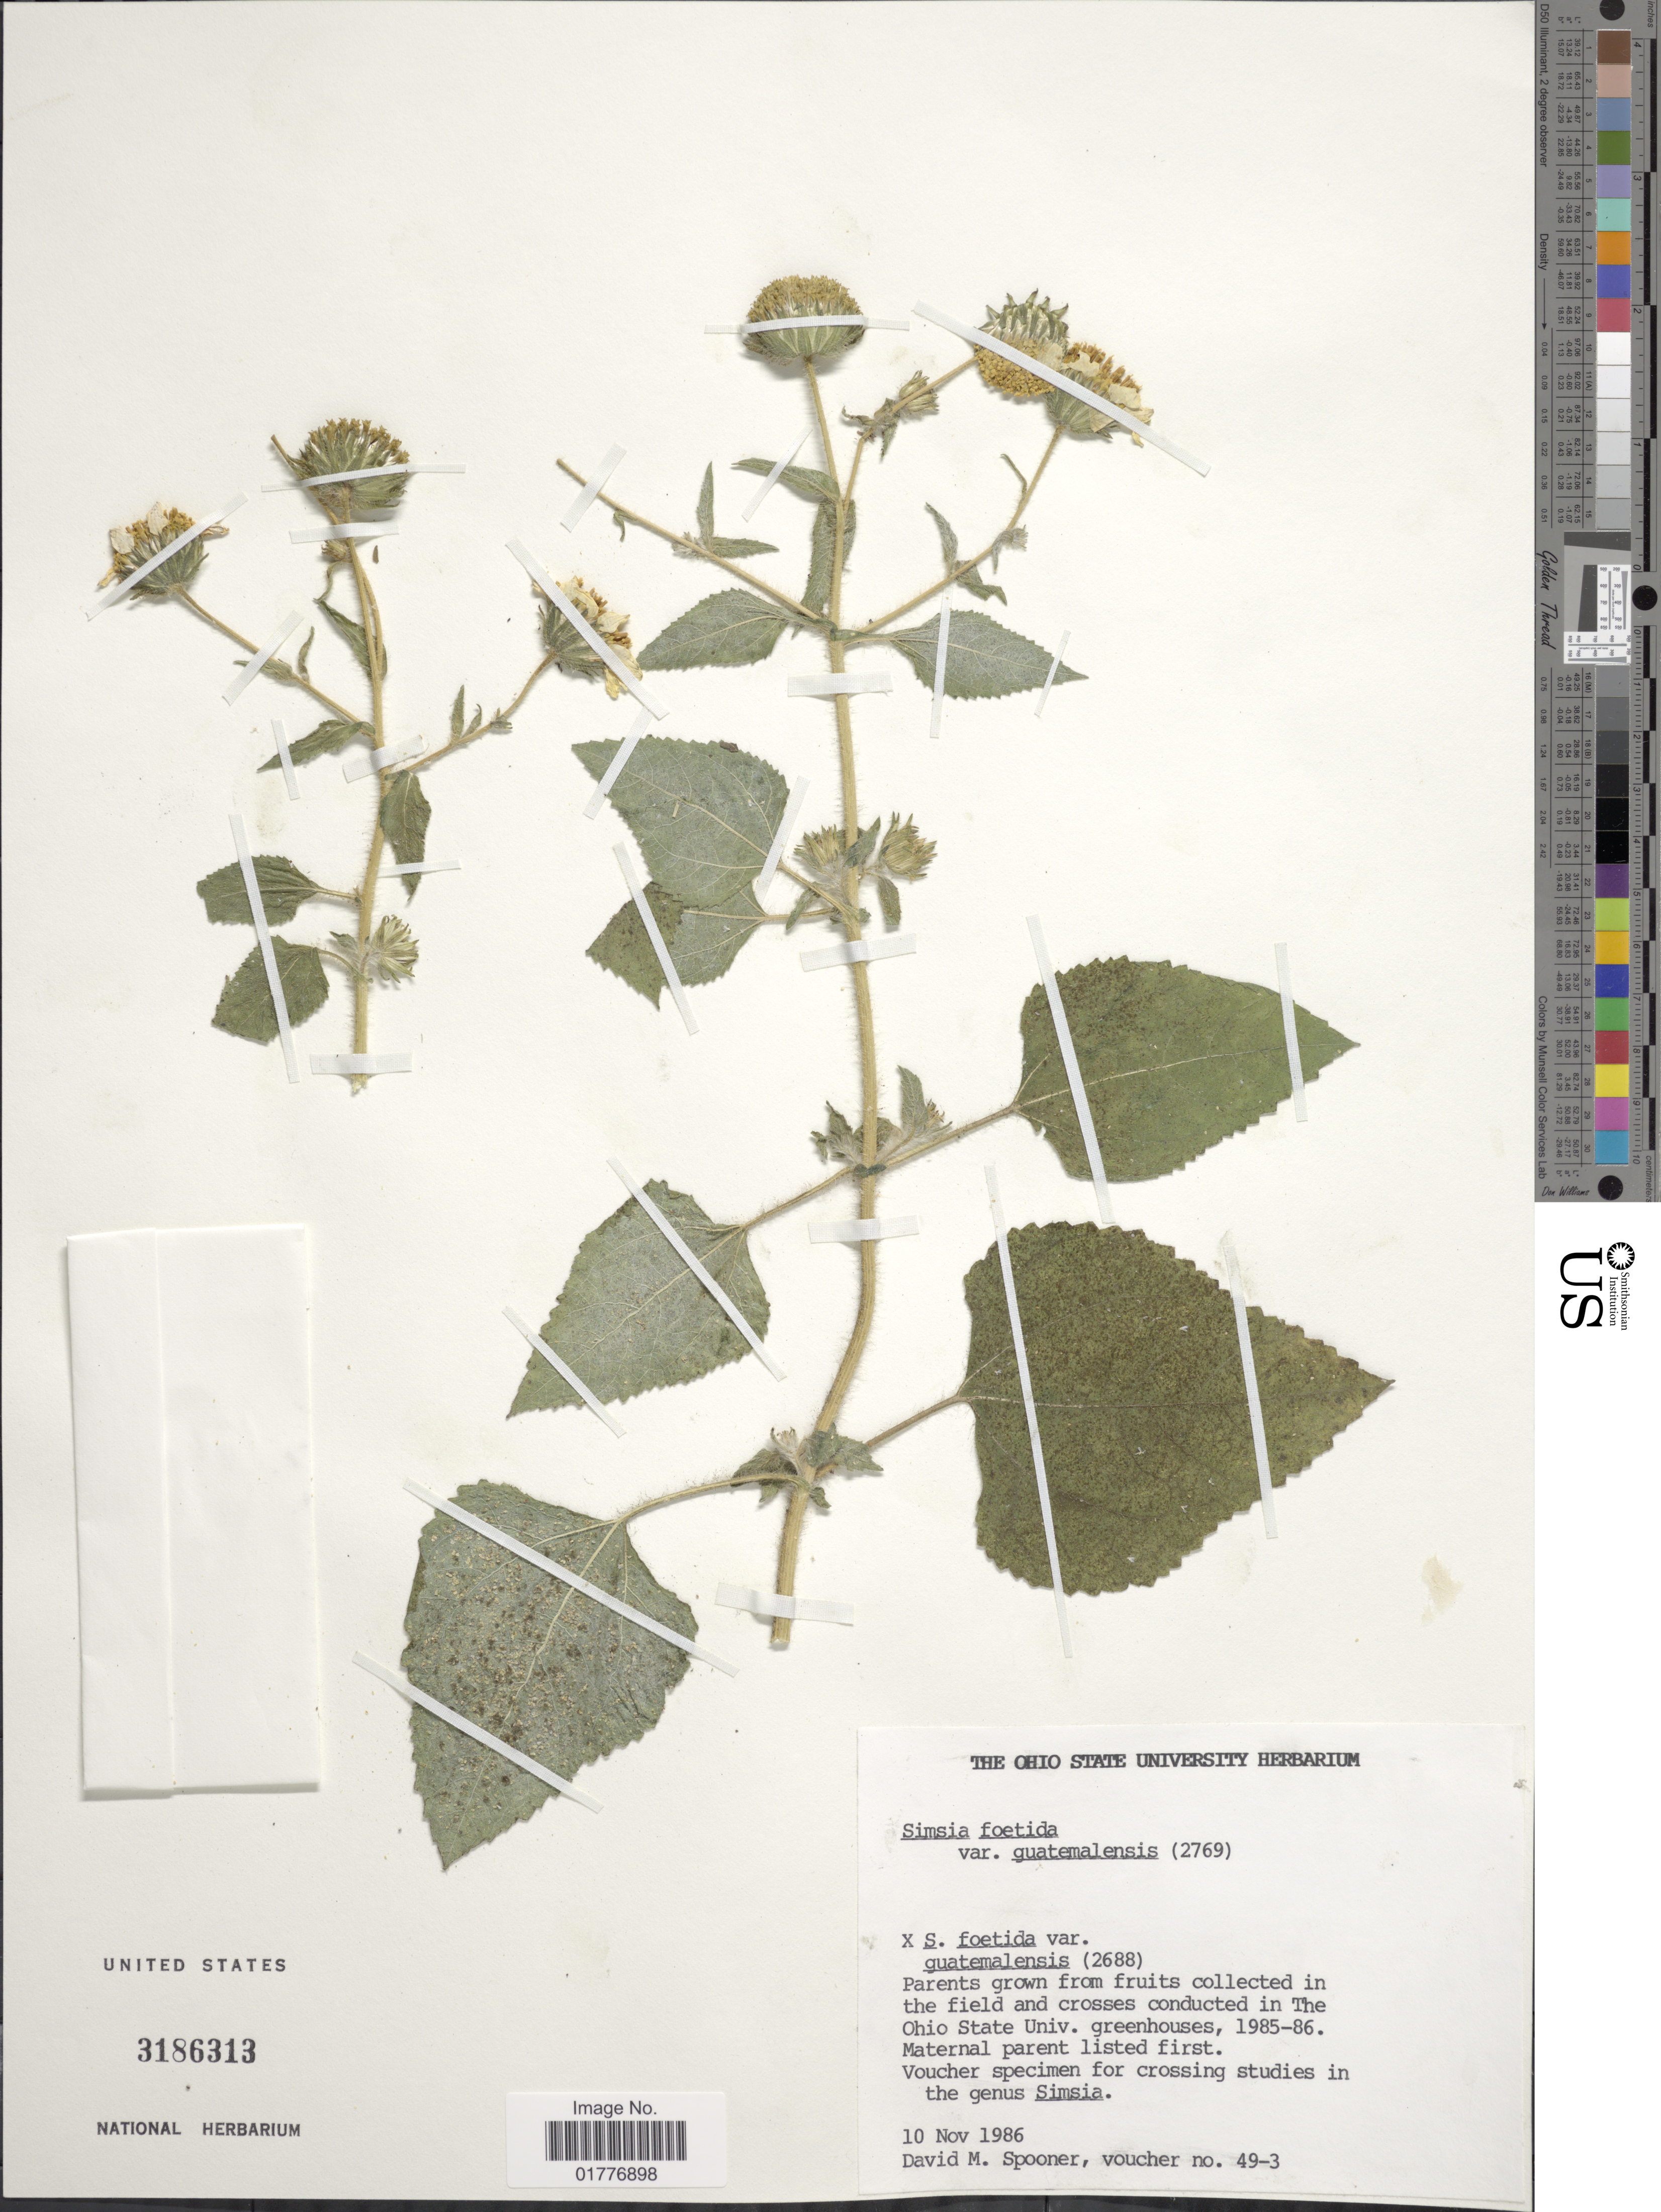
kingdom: Plantae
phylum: Tracheophyta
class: Magnoliopsida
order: Asterales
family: Asteraceae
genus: Simsia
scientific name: Simsia foetida var. foetida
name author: (Cav.) S.F. Blake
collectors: D. Spooner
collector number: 49-3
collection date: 1986-11-10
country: United States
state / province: Ohio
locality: In the field and crosses conducted in The Ohio State Univ. greenhouses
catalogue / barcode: US 3186313